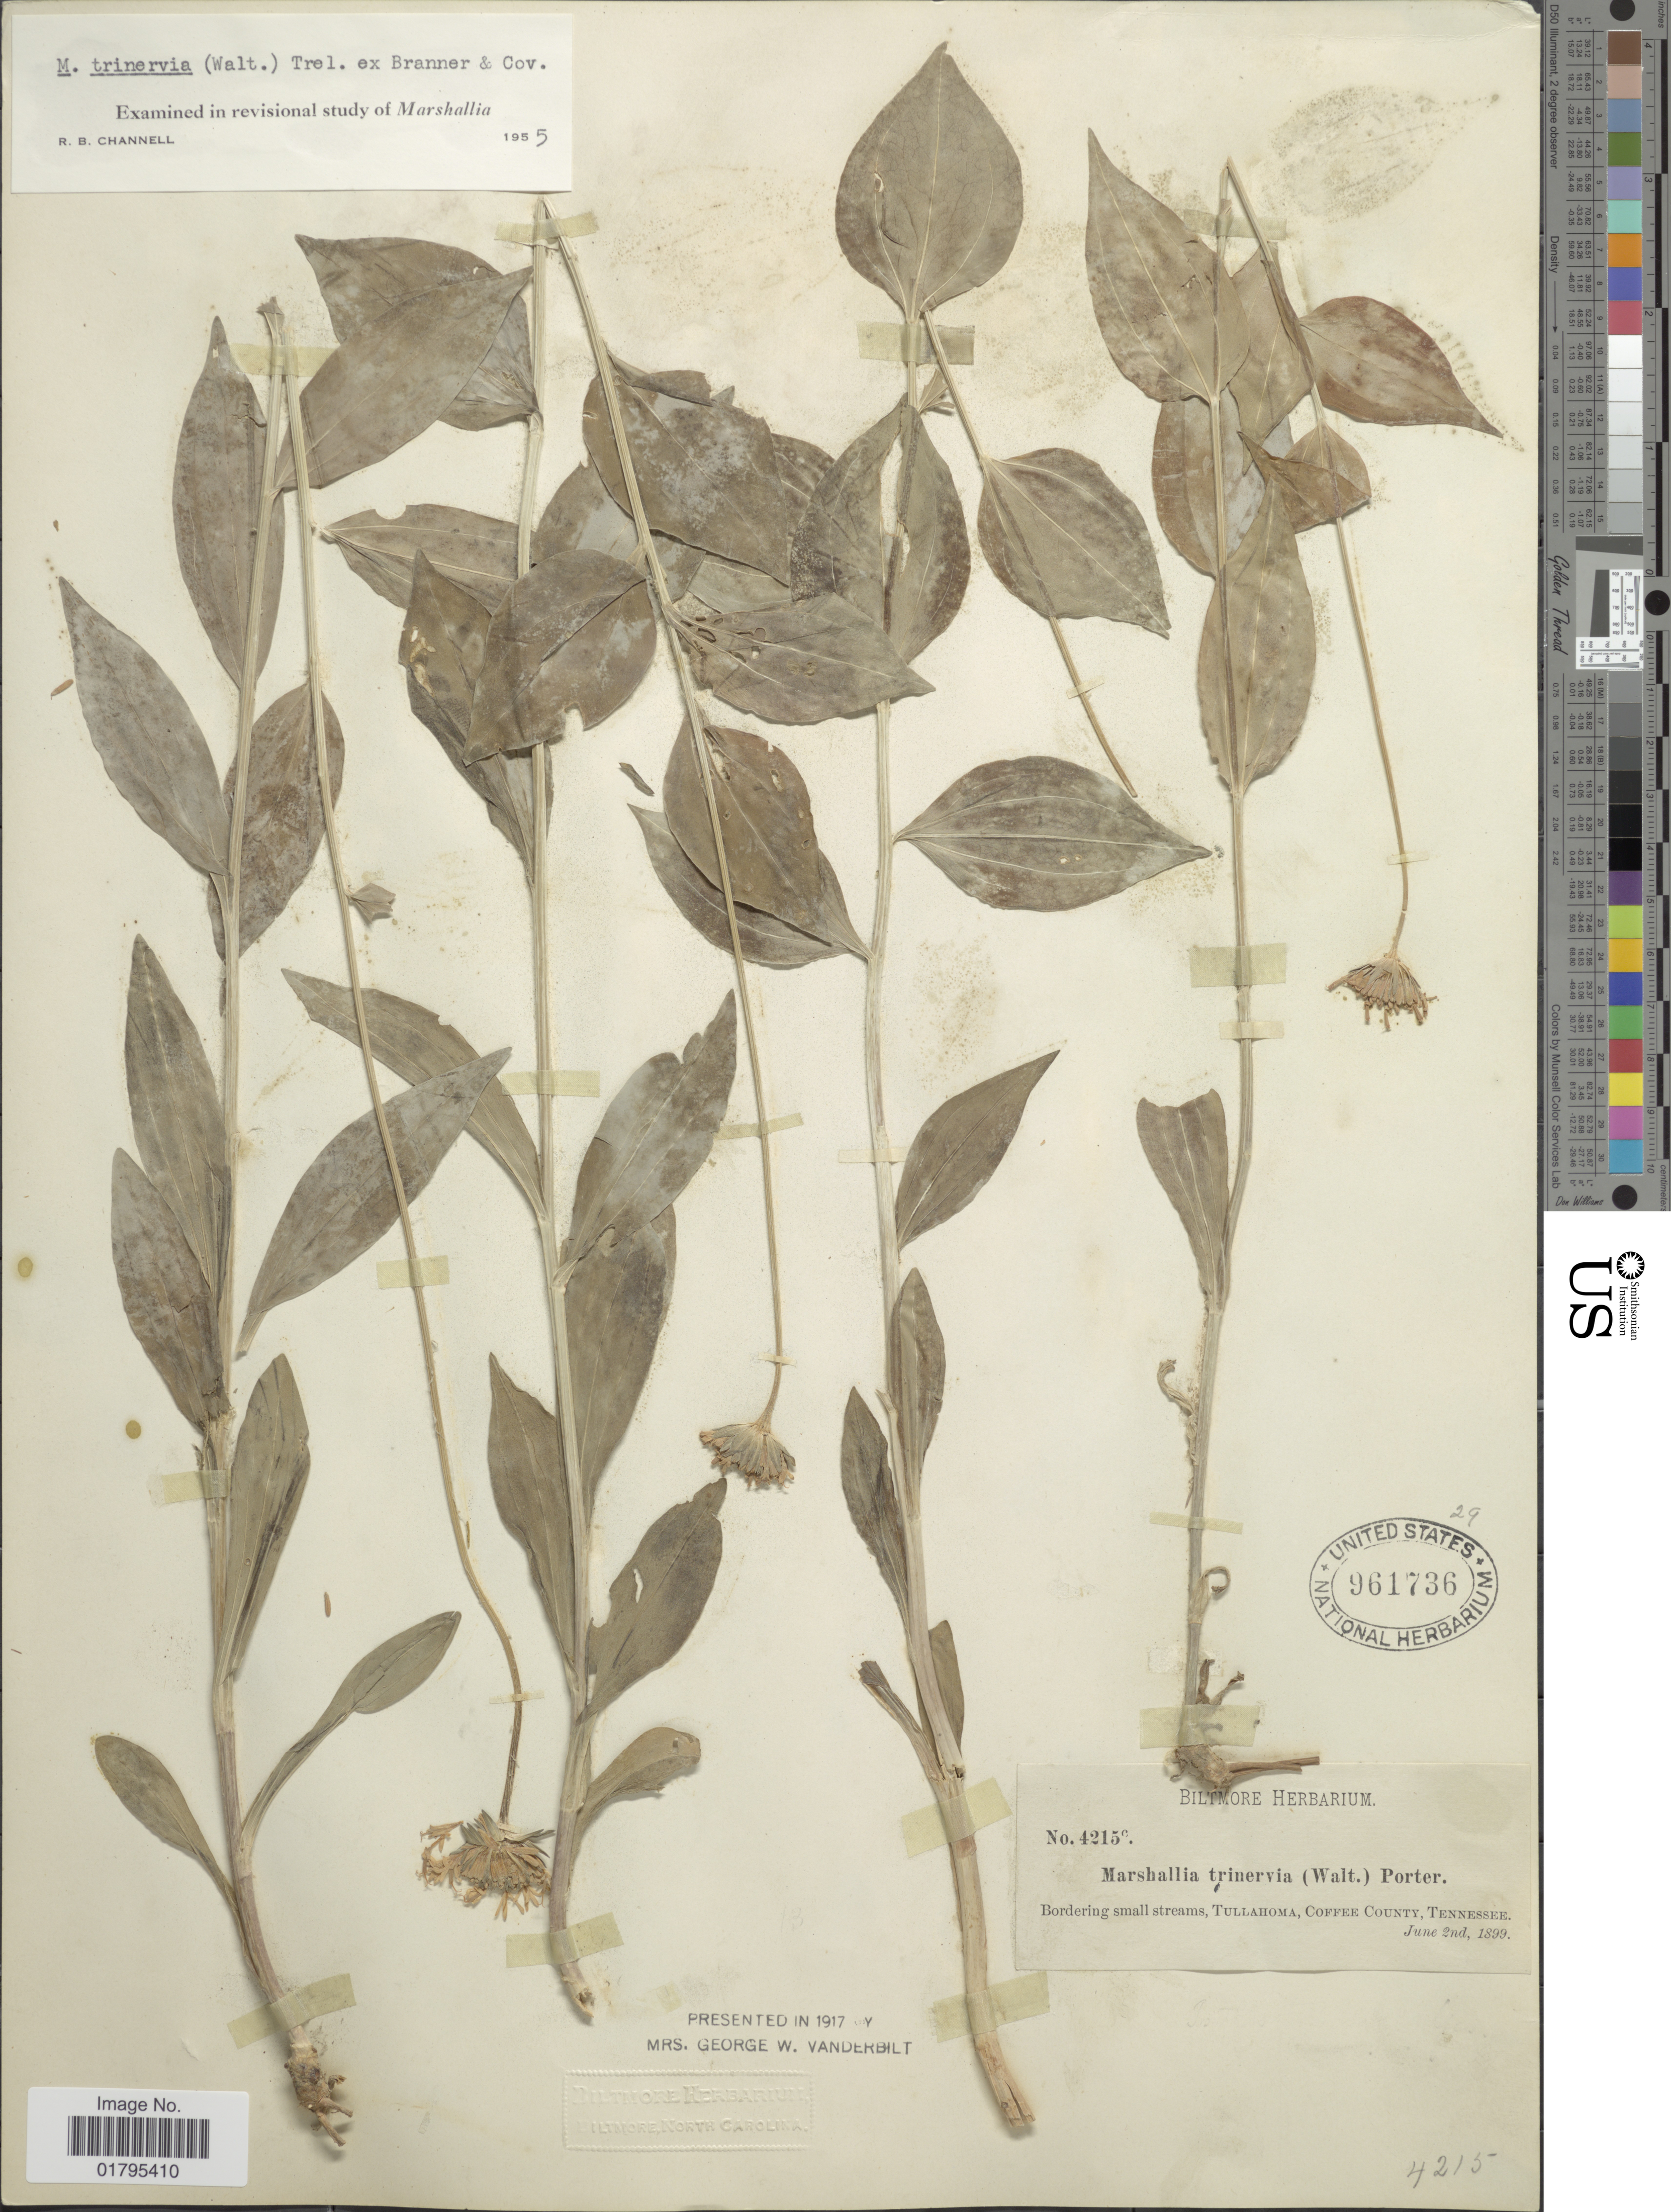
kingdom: Plantae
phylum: Tracheophyta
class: Magnoliopsida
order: Asterales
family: Asteraceae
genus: Marshallia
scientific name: Marshallia trinervia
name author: (Walter) Lesq. ex Trel.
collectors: ex herb. Biltmore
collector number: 4215c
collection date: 1899-06-02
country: United States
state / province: Tennessee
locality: Bordering small streams, Tullahoma, Coffee County, Tennessee.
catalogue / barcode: US 961736